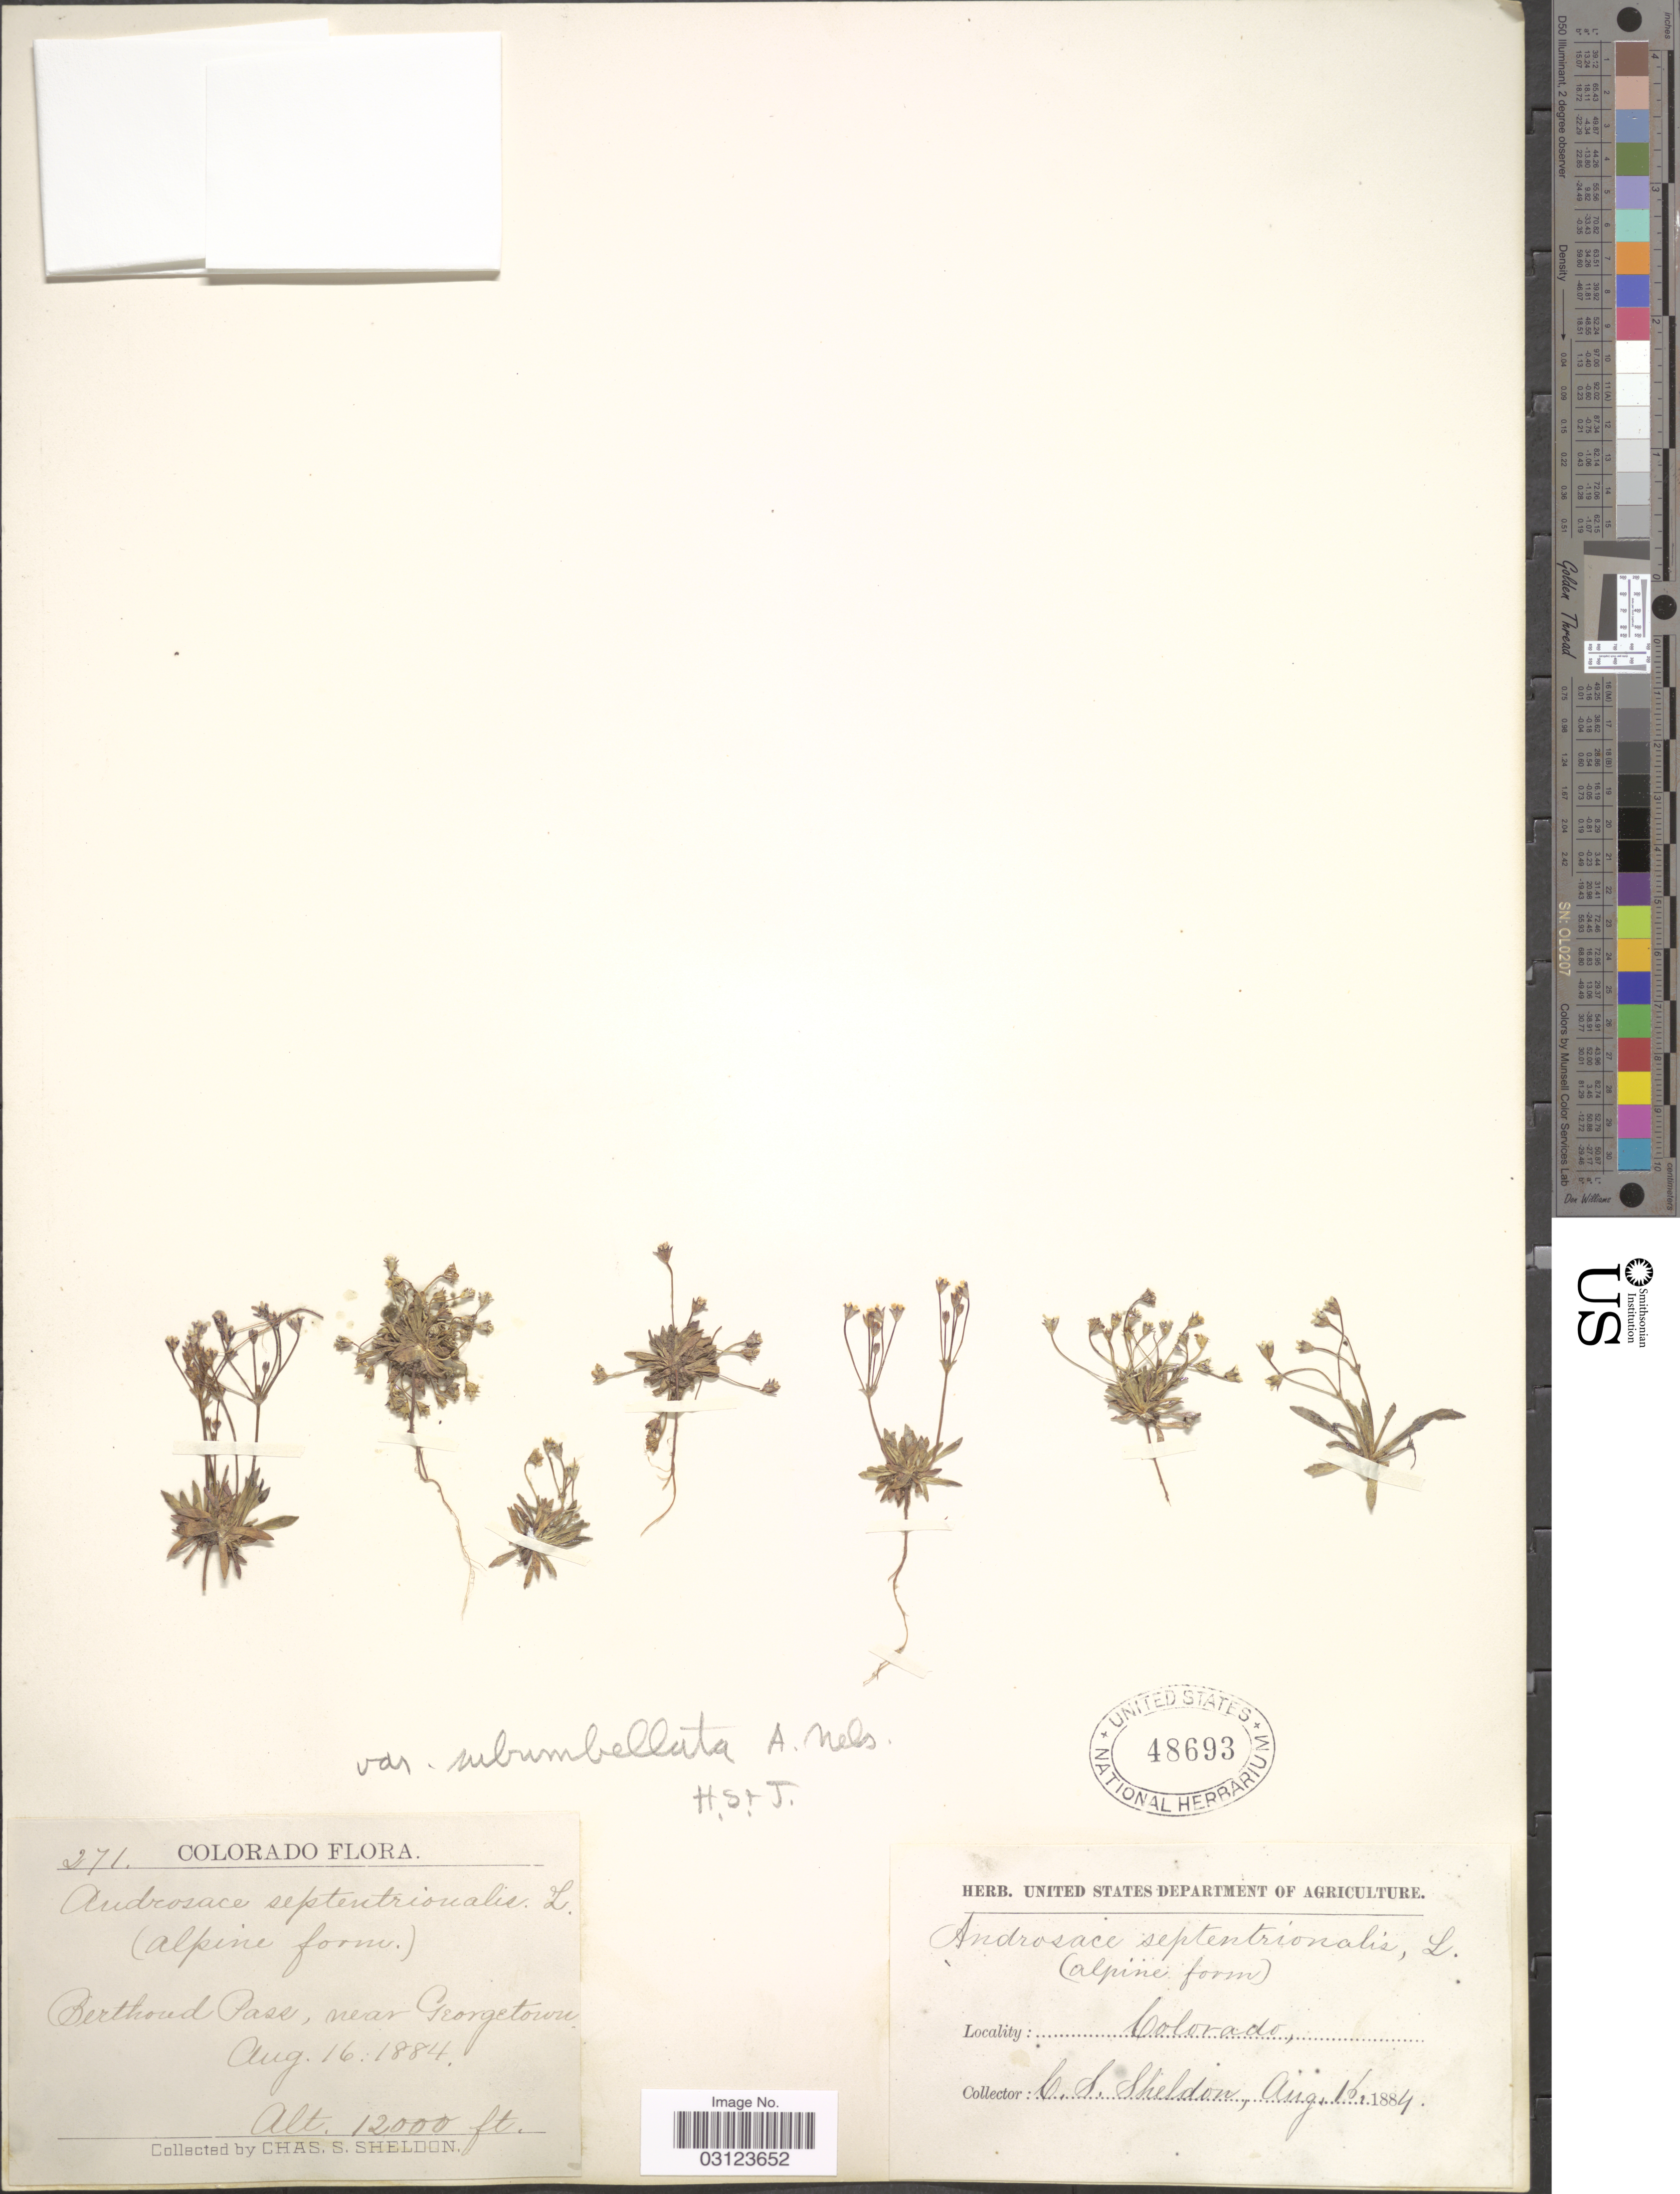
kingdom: Plantae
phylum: Tracheophyta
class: Magnoliopsida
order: Ericales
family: Primulaceae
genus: Androsace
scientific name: Androsace septentrionalis subsp. subumbellata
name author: (A. Nelson) G.T. Robbins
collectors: C. S. Sheldon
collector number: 271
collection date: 1884-08-16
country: United States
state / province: Colorado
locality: Berthoud Pass, near Georgetown.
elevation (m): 3658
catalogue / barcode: US 48693